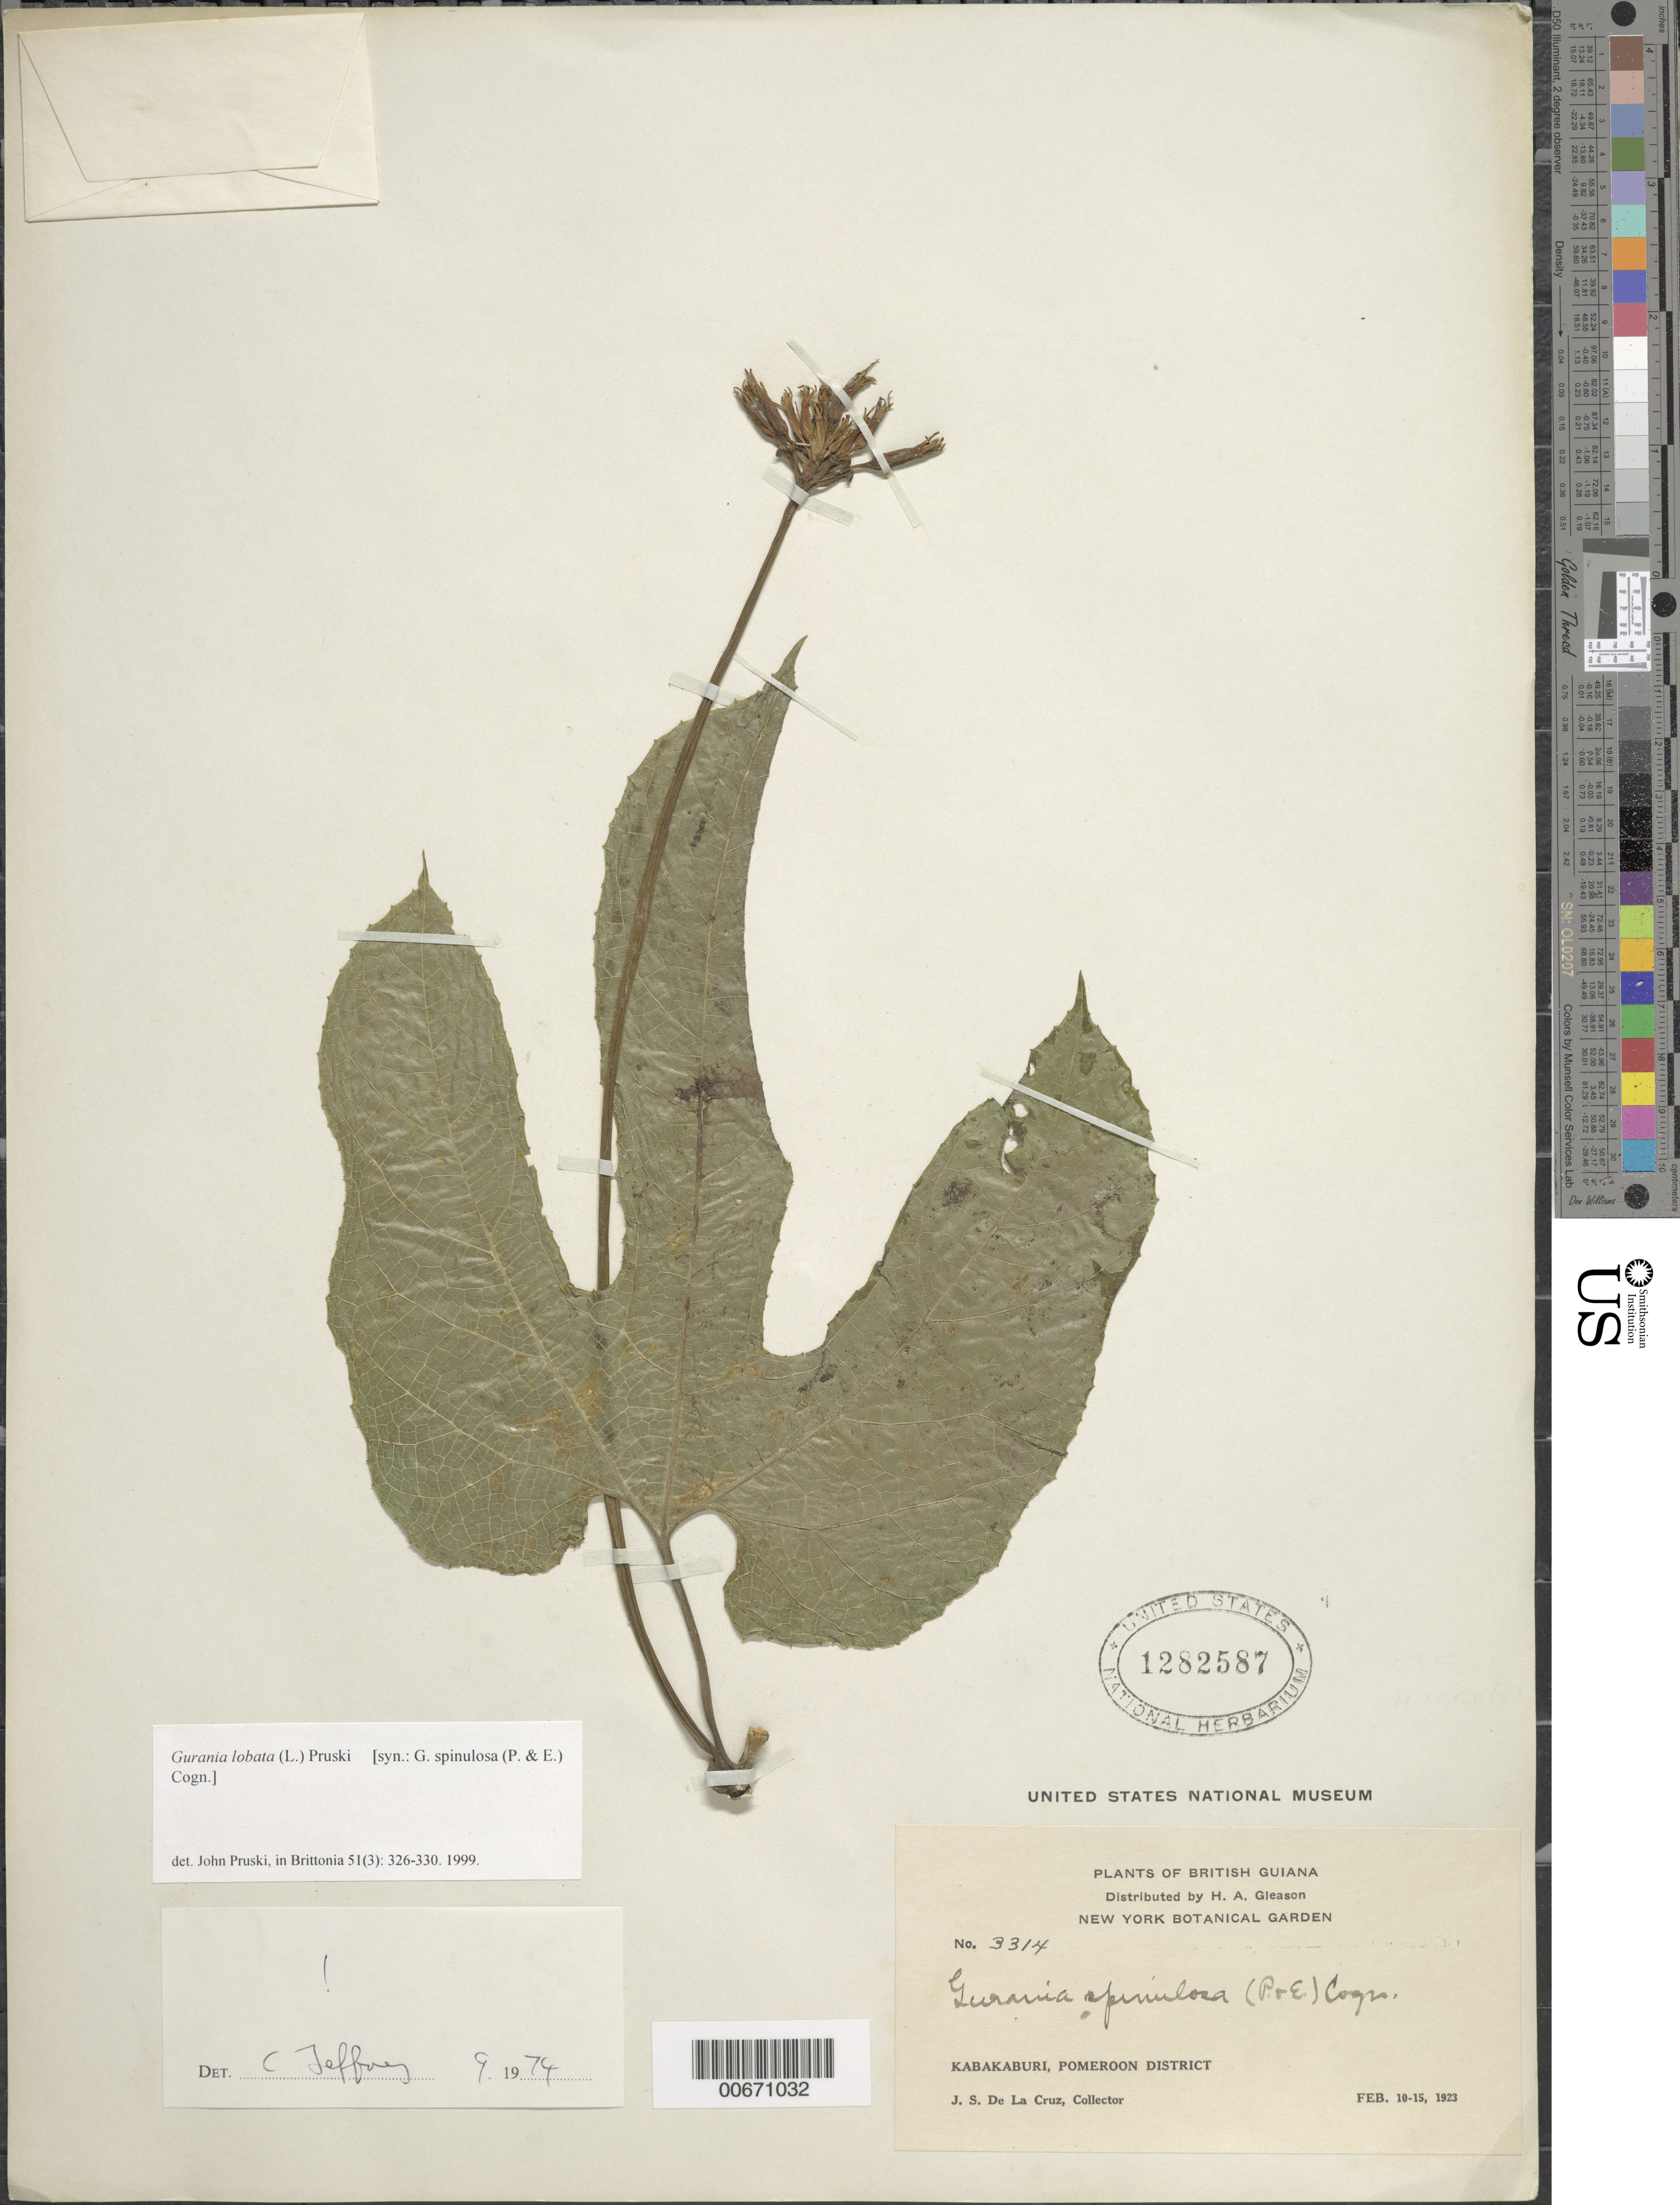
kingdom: Plantae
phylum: Tracheophyta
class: Magnoliopsida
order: Cucurbitales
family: Cucurbitaceae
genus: Gurania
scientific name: Gurania lobata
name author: (L.) Pruski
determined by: Pruski, J. F.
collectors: J. S. de la Cruz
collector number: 3314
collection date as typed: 10-Feb-23 to 15-Feb-23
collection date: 1923-02-10/1923-02-15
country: Guyana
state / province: Pomeroon-Supenaam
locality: Kabakaburi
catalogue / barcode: US 1282587